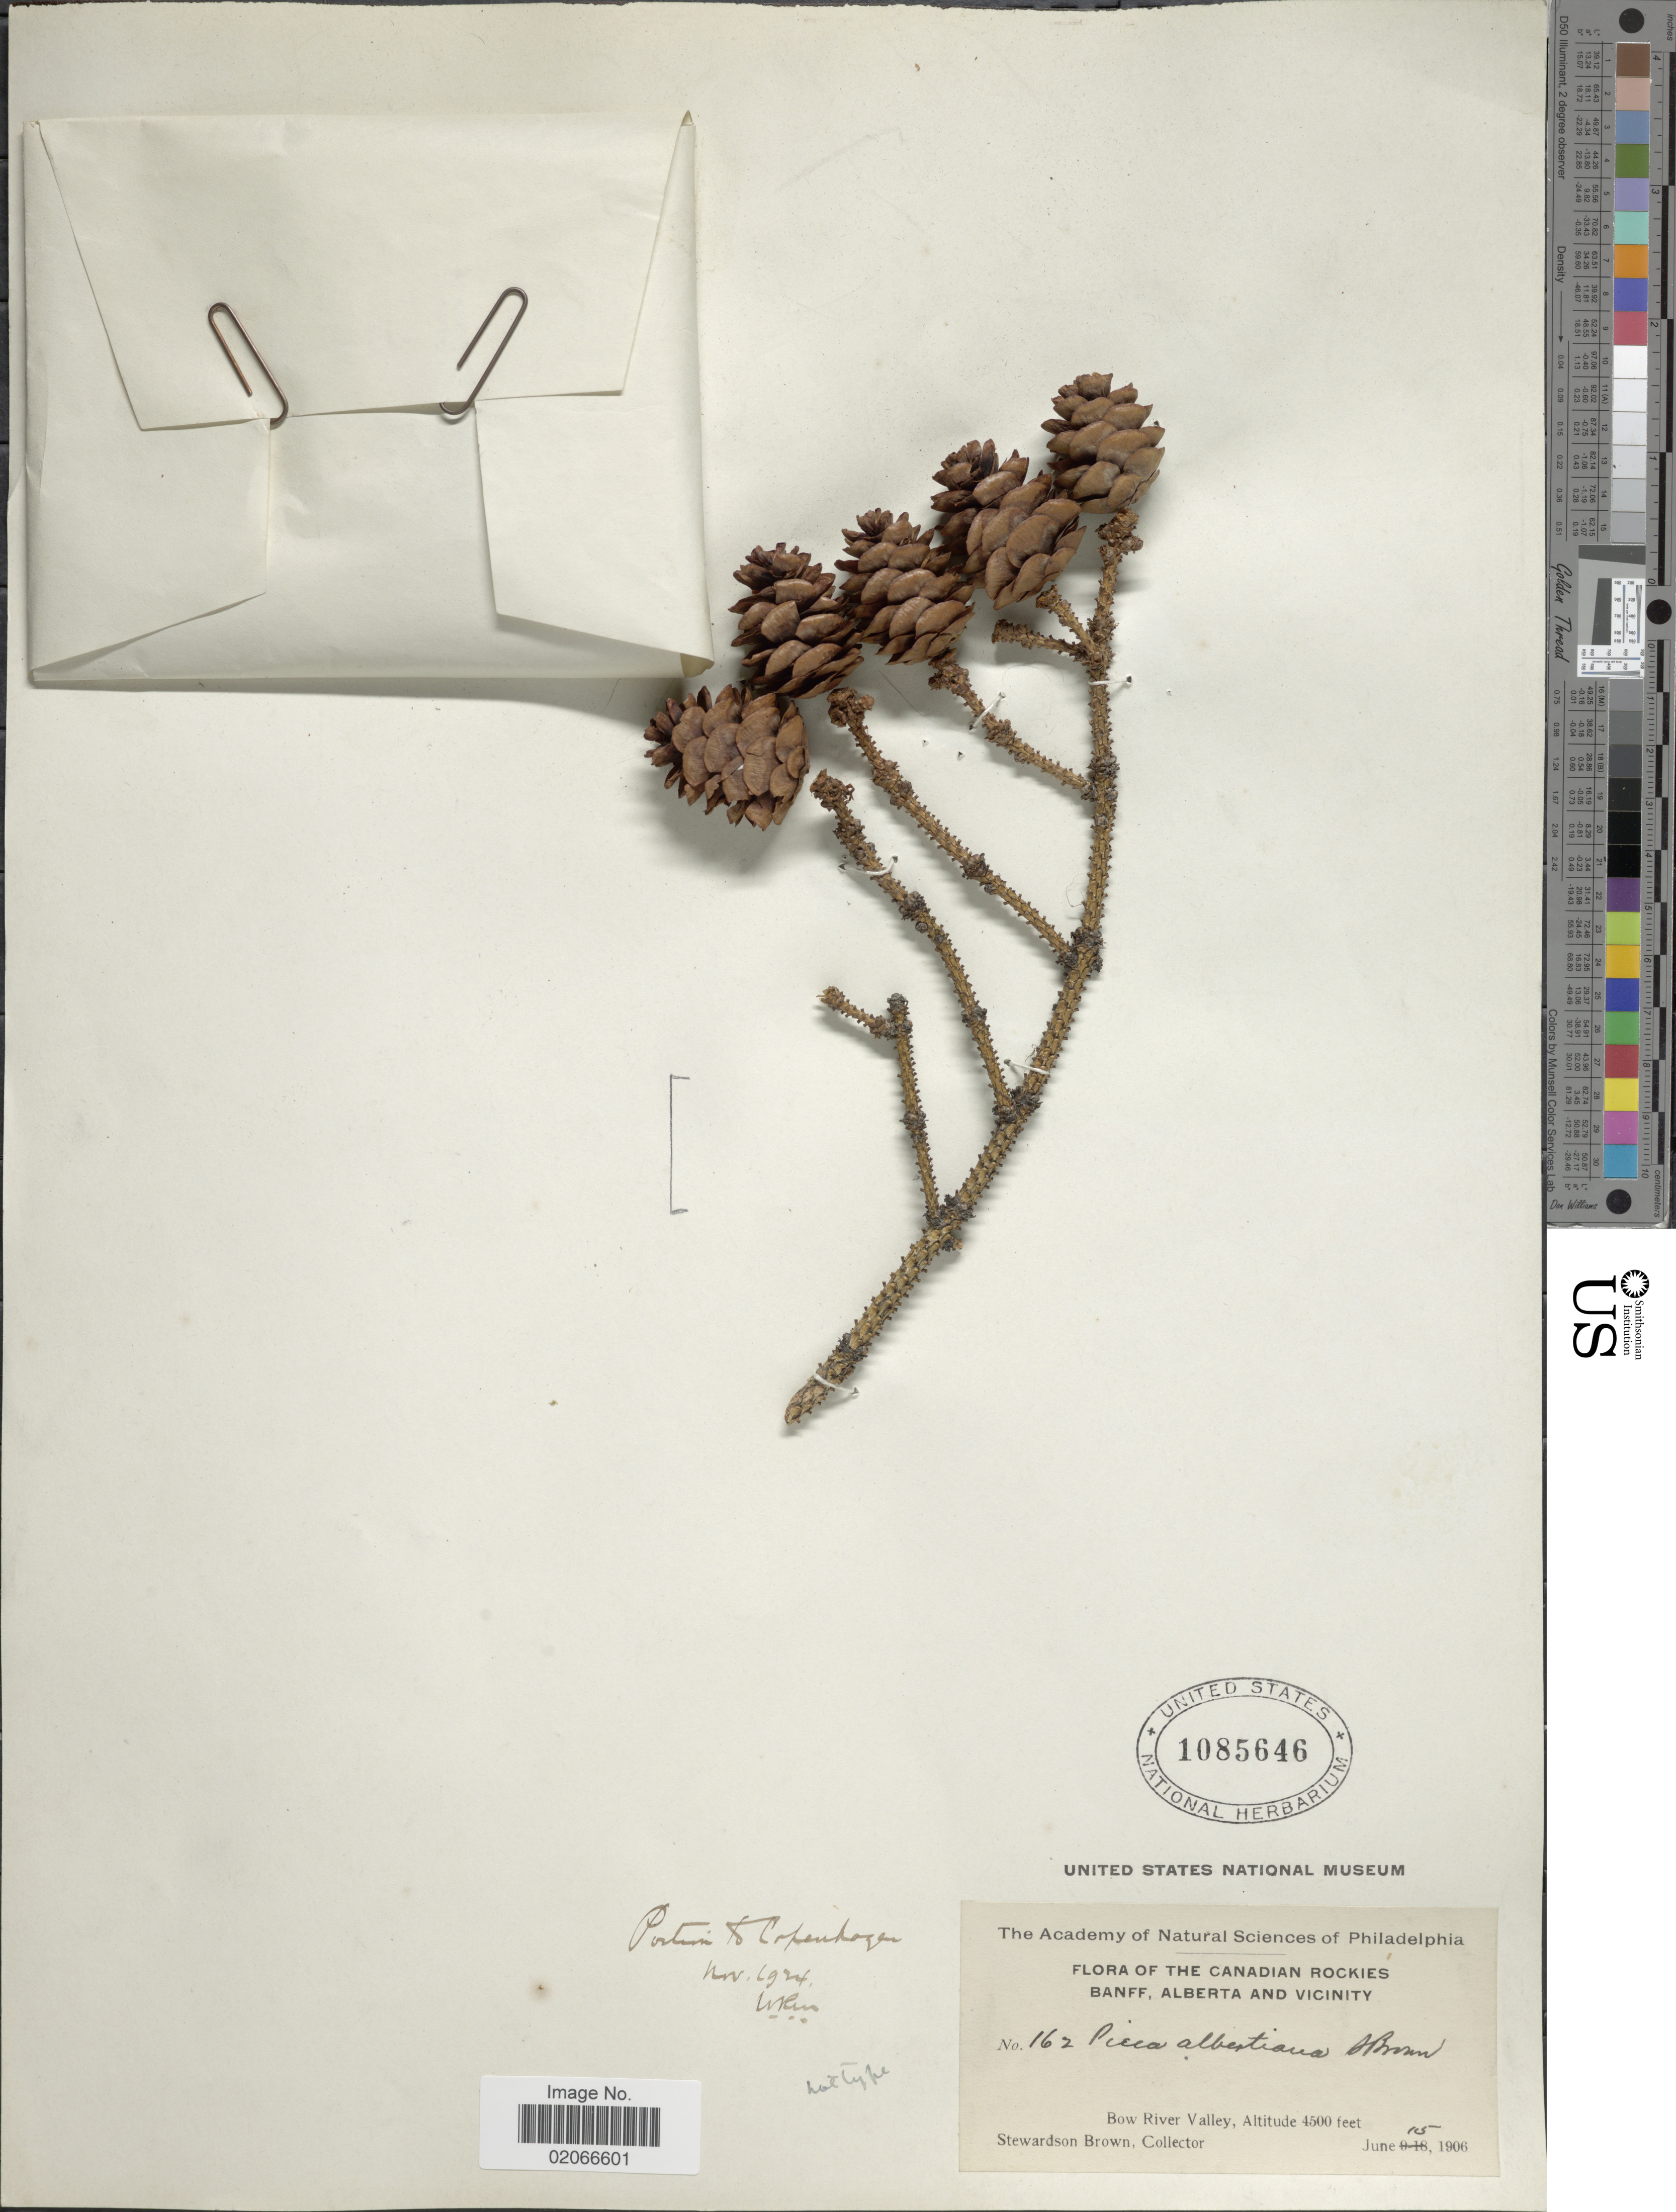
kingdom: Plantae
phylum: Tracheophyta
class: Pinopsida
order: Pinales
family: Pinaceae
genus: Picea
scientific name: Picea glauca var. albertiana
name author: (S. Br.) Sarg.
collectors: S. Brown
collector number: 162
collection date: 1906-06-15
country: Canada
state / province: Alberta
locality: Canadian Rockies, Bow River Valley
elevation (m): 1372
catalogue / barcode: US 1085646